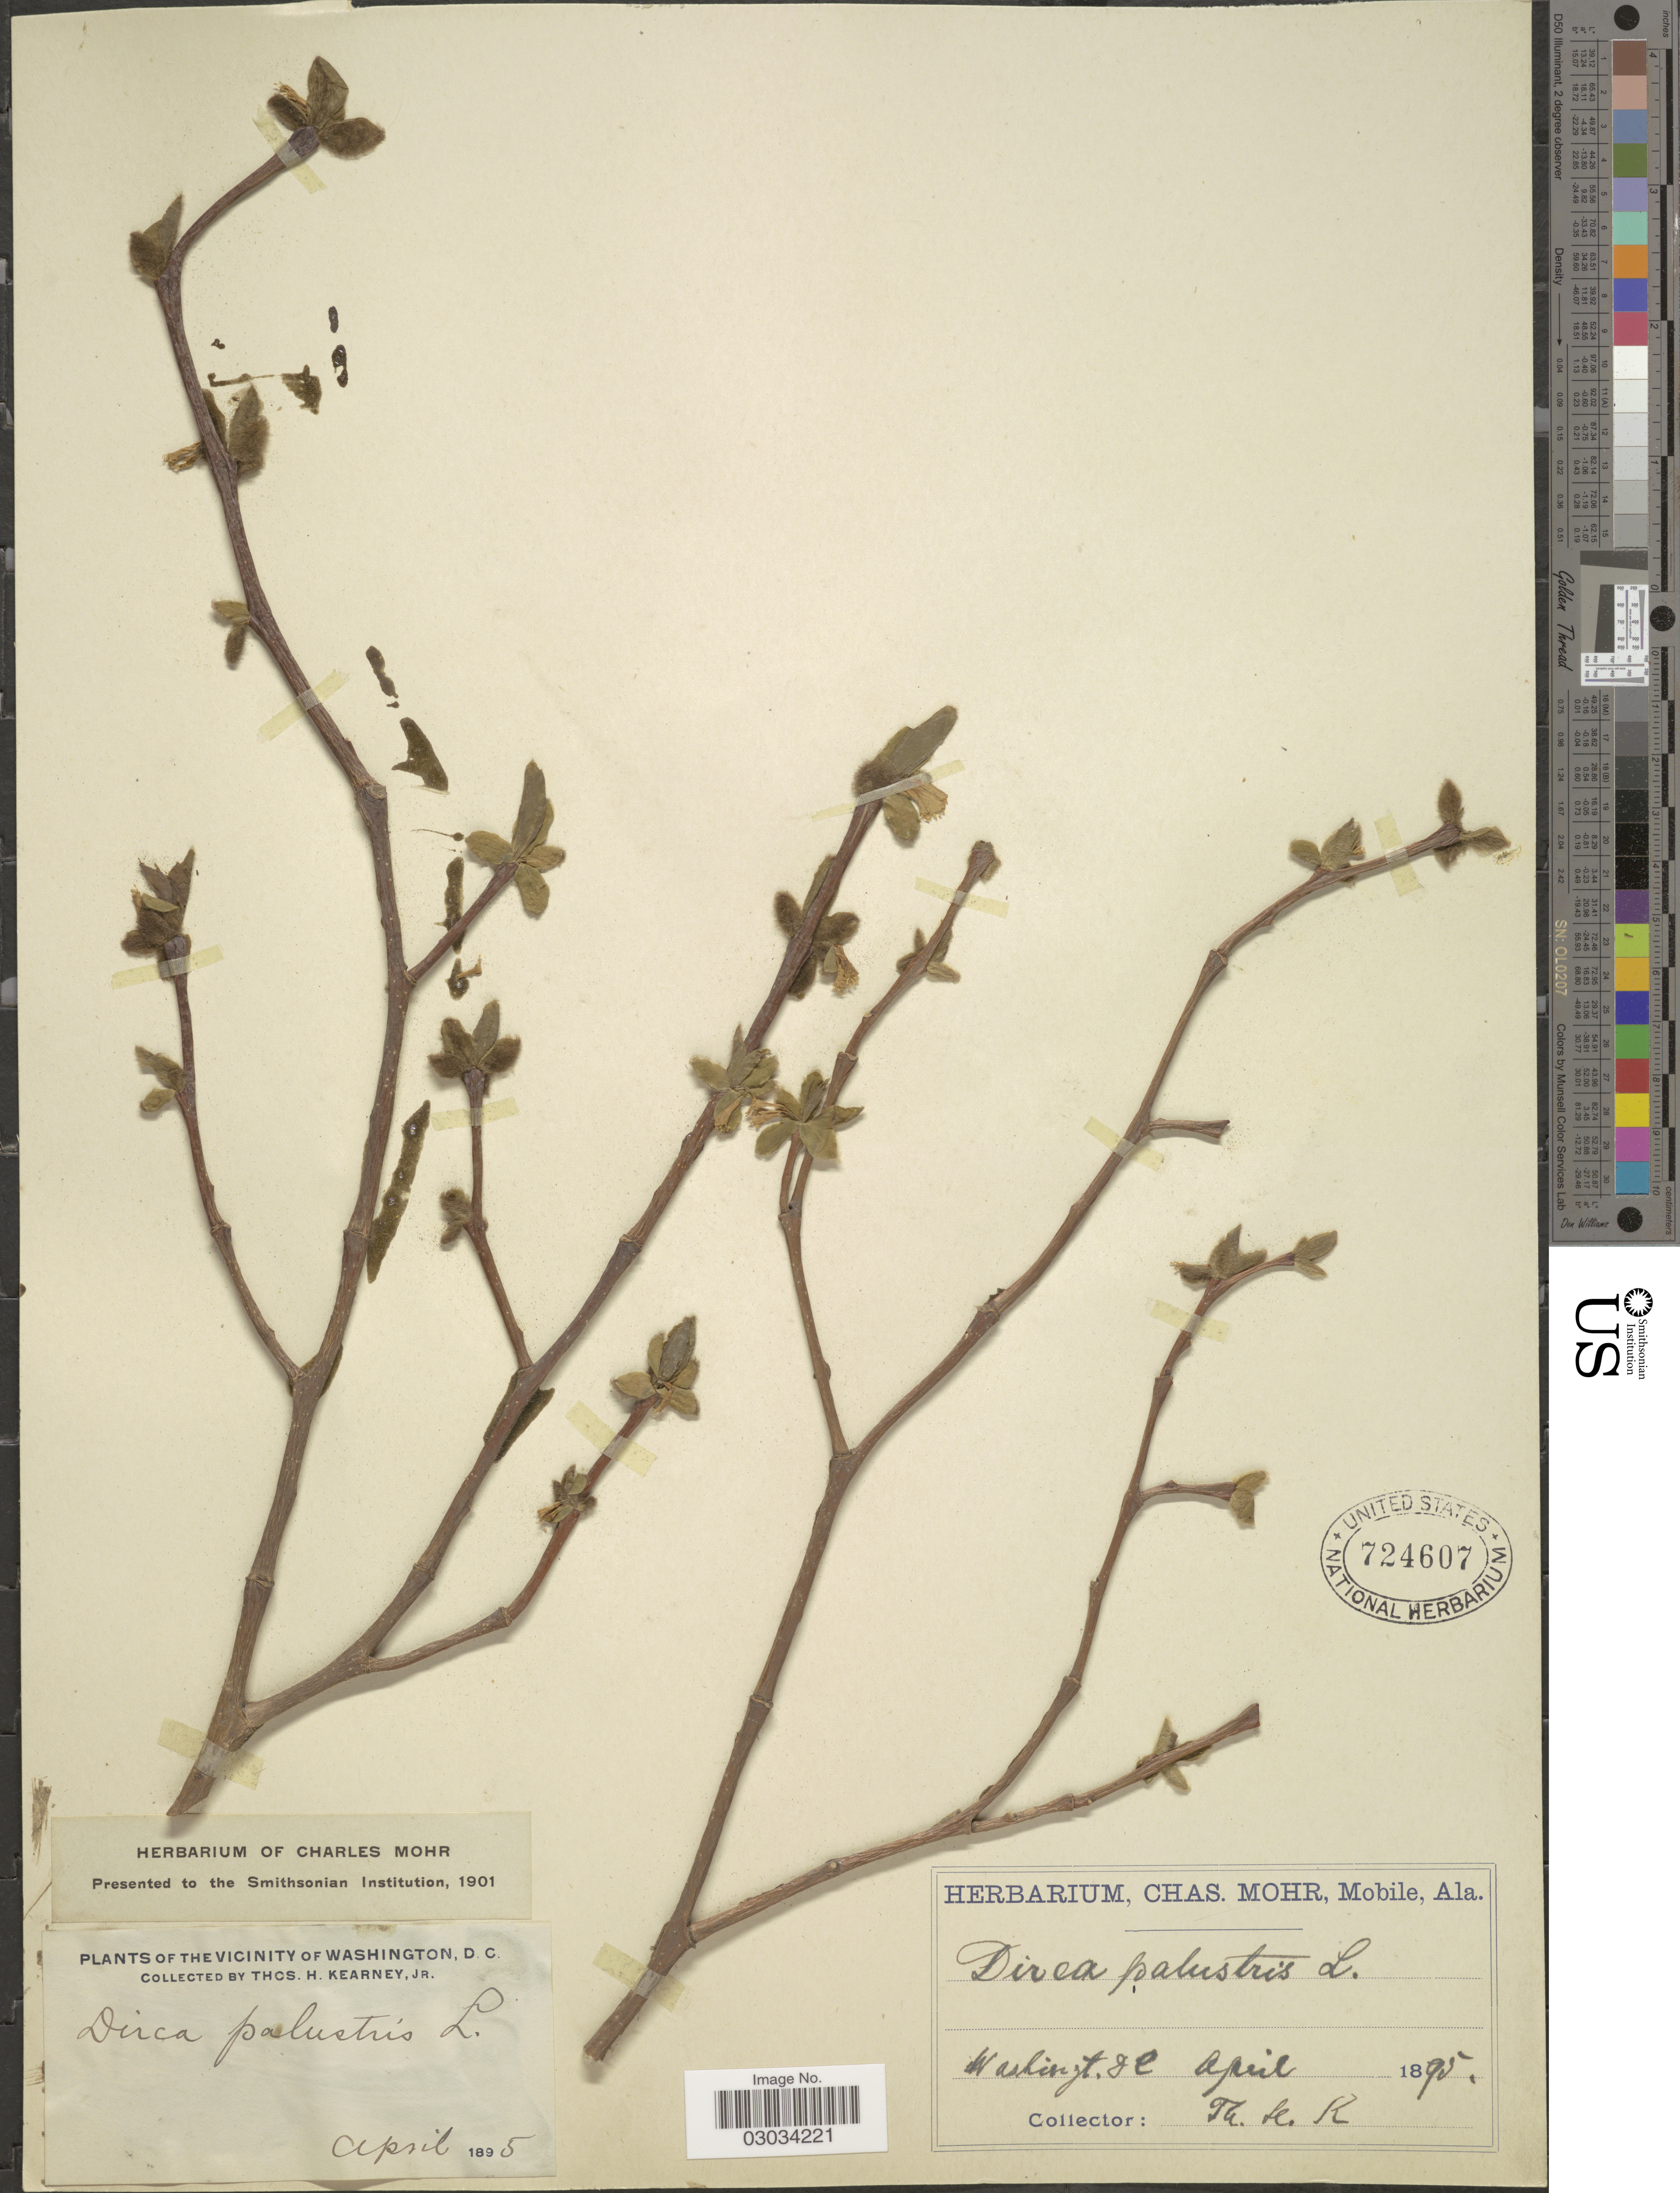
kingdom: Plantae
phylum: Tracheophyta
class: Magnoliopsida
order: Malvales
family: Thymelaeaceae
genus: Dirca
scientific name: Dirca palustris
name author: L.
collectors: T. H. Kearney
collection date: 1895-04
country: United States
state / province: District of Columbia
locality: The Vicinity of Washington, D.C.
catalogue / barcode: US 724607